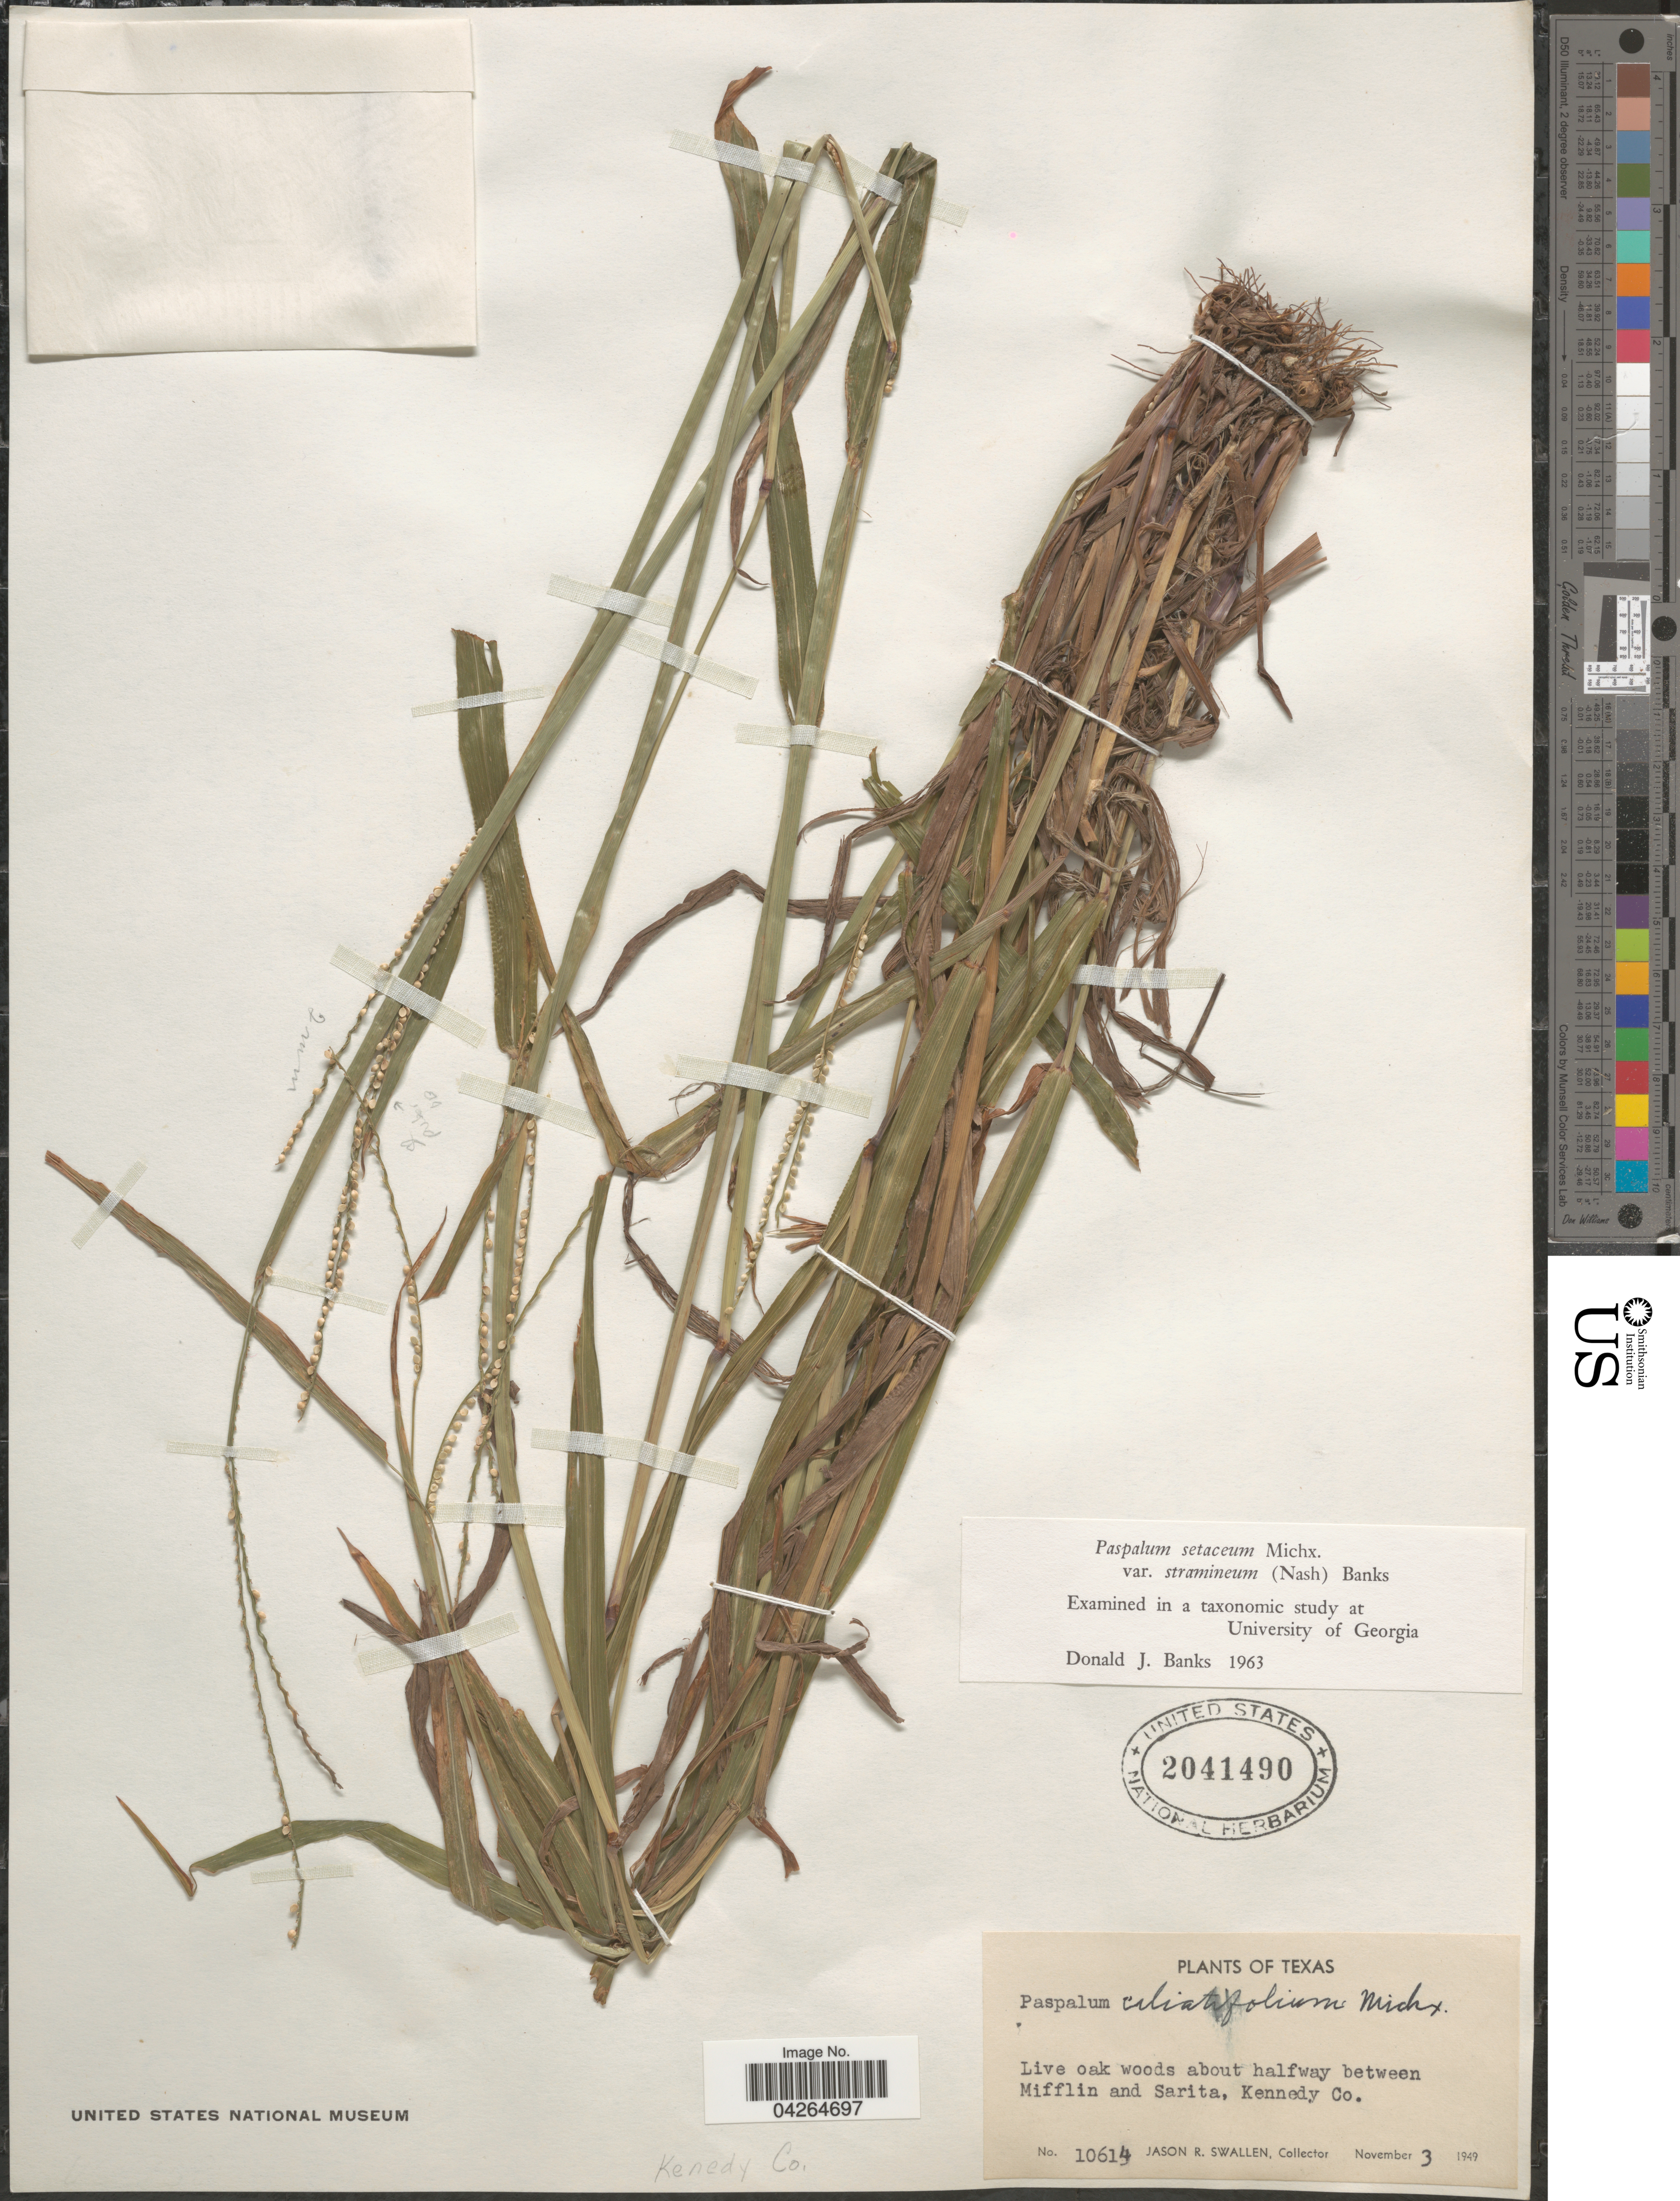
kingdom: Plantae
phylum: Tracheophyta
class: Liliopsida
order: Poales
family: Poaceae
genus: Paspalum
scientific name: Paspalum setaceum var. stramineum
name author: (Nash) D.J. Banks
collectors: J. R. Swallen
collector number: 10614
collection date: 1949-11-03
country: United States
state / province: Texas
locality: About halfway between Mifflin and Sarita, Kennedy Co. Kenedy Co.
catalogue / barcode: US 2041490